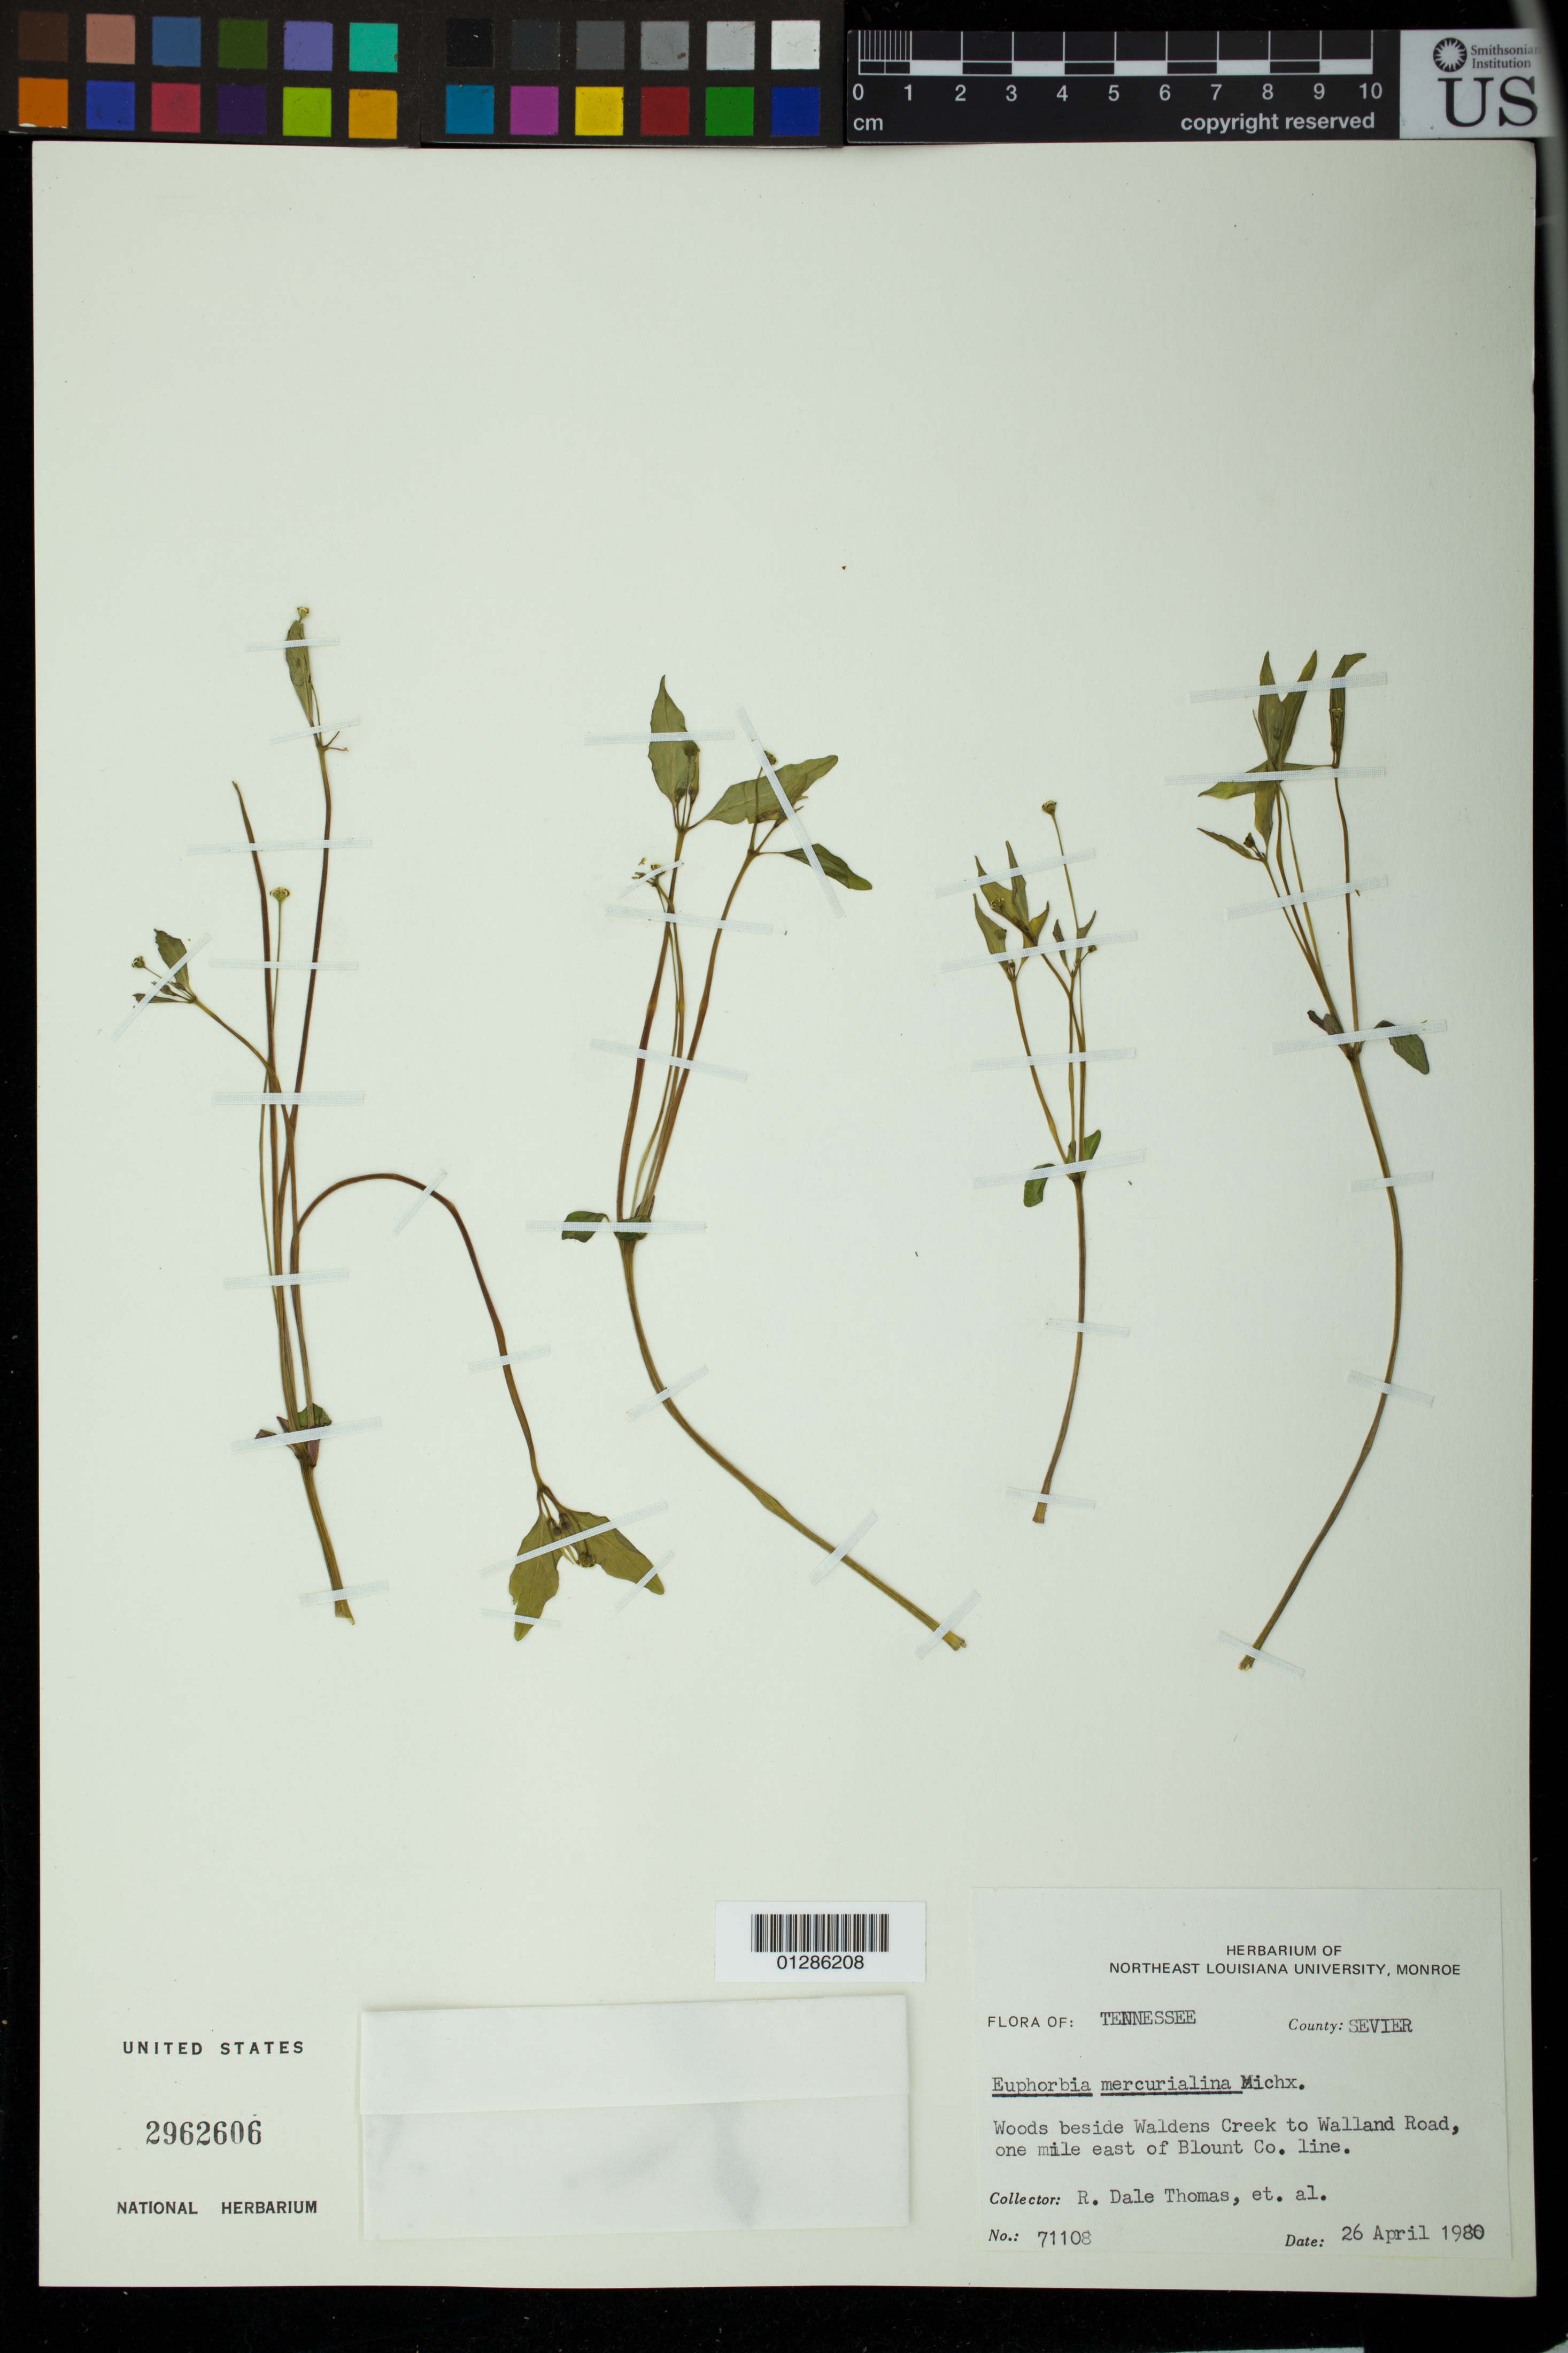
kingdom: Plantae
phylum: Tracheophyta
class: Magnoliopsida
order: Malpighiales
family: Euphorbiaceae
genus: Euphorbia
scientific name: Euphorbia mercurialina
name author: Michx.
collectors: R. Thomas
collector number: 71108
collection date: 1980-04-26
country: United States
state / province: Tennessee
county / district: Sevier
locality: Woods beside Waldens Creek to Walland Road, one mile east of Blount Co. line.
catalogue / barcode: US 2962606